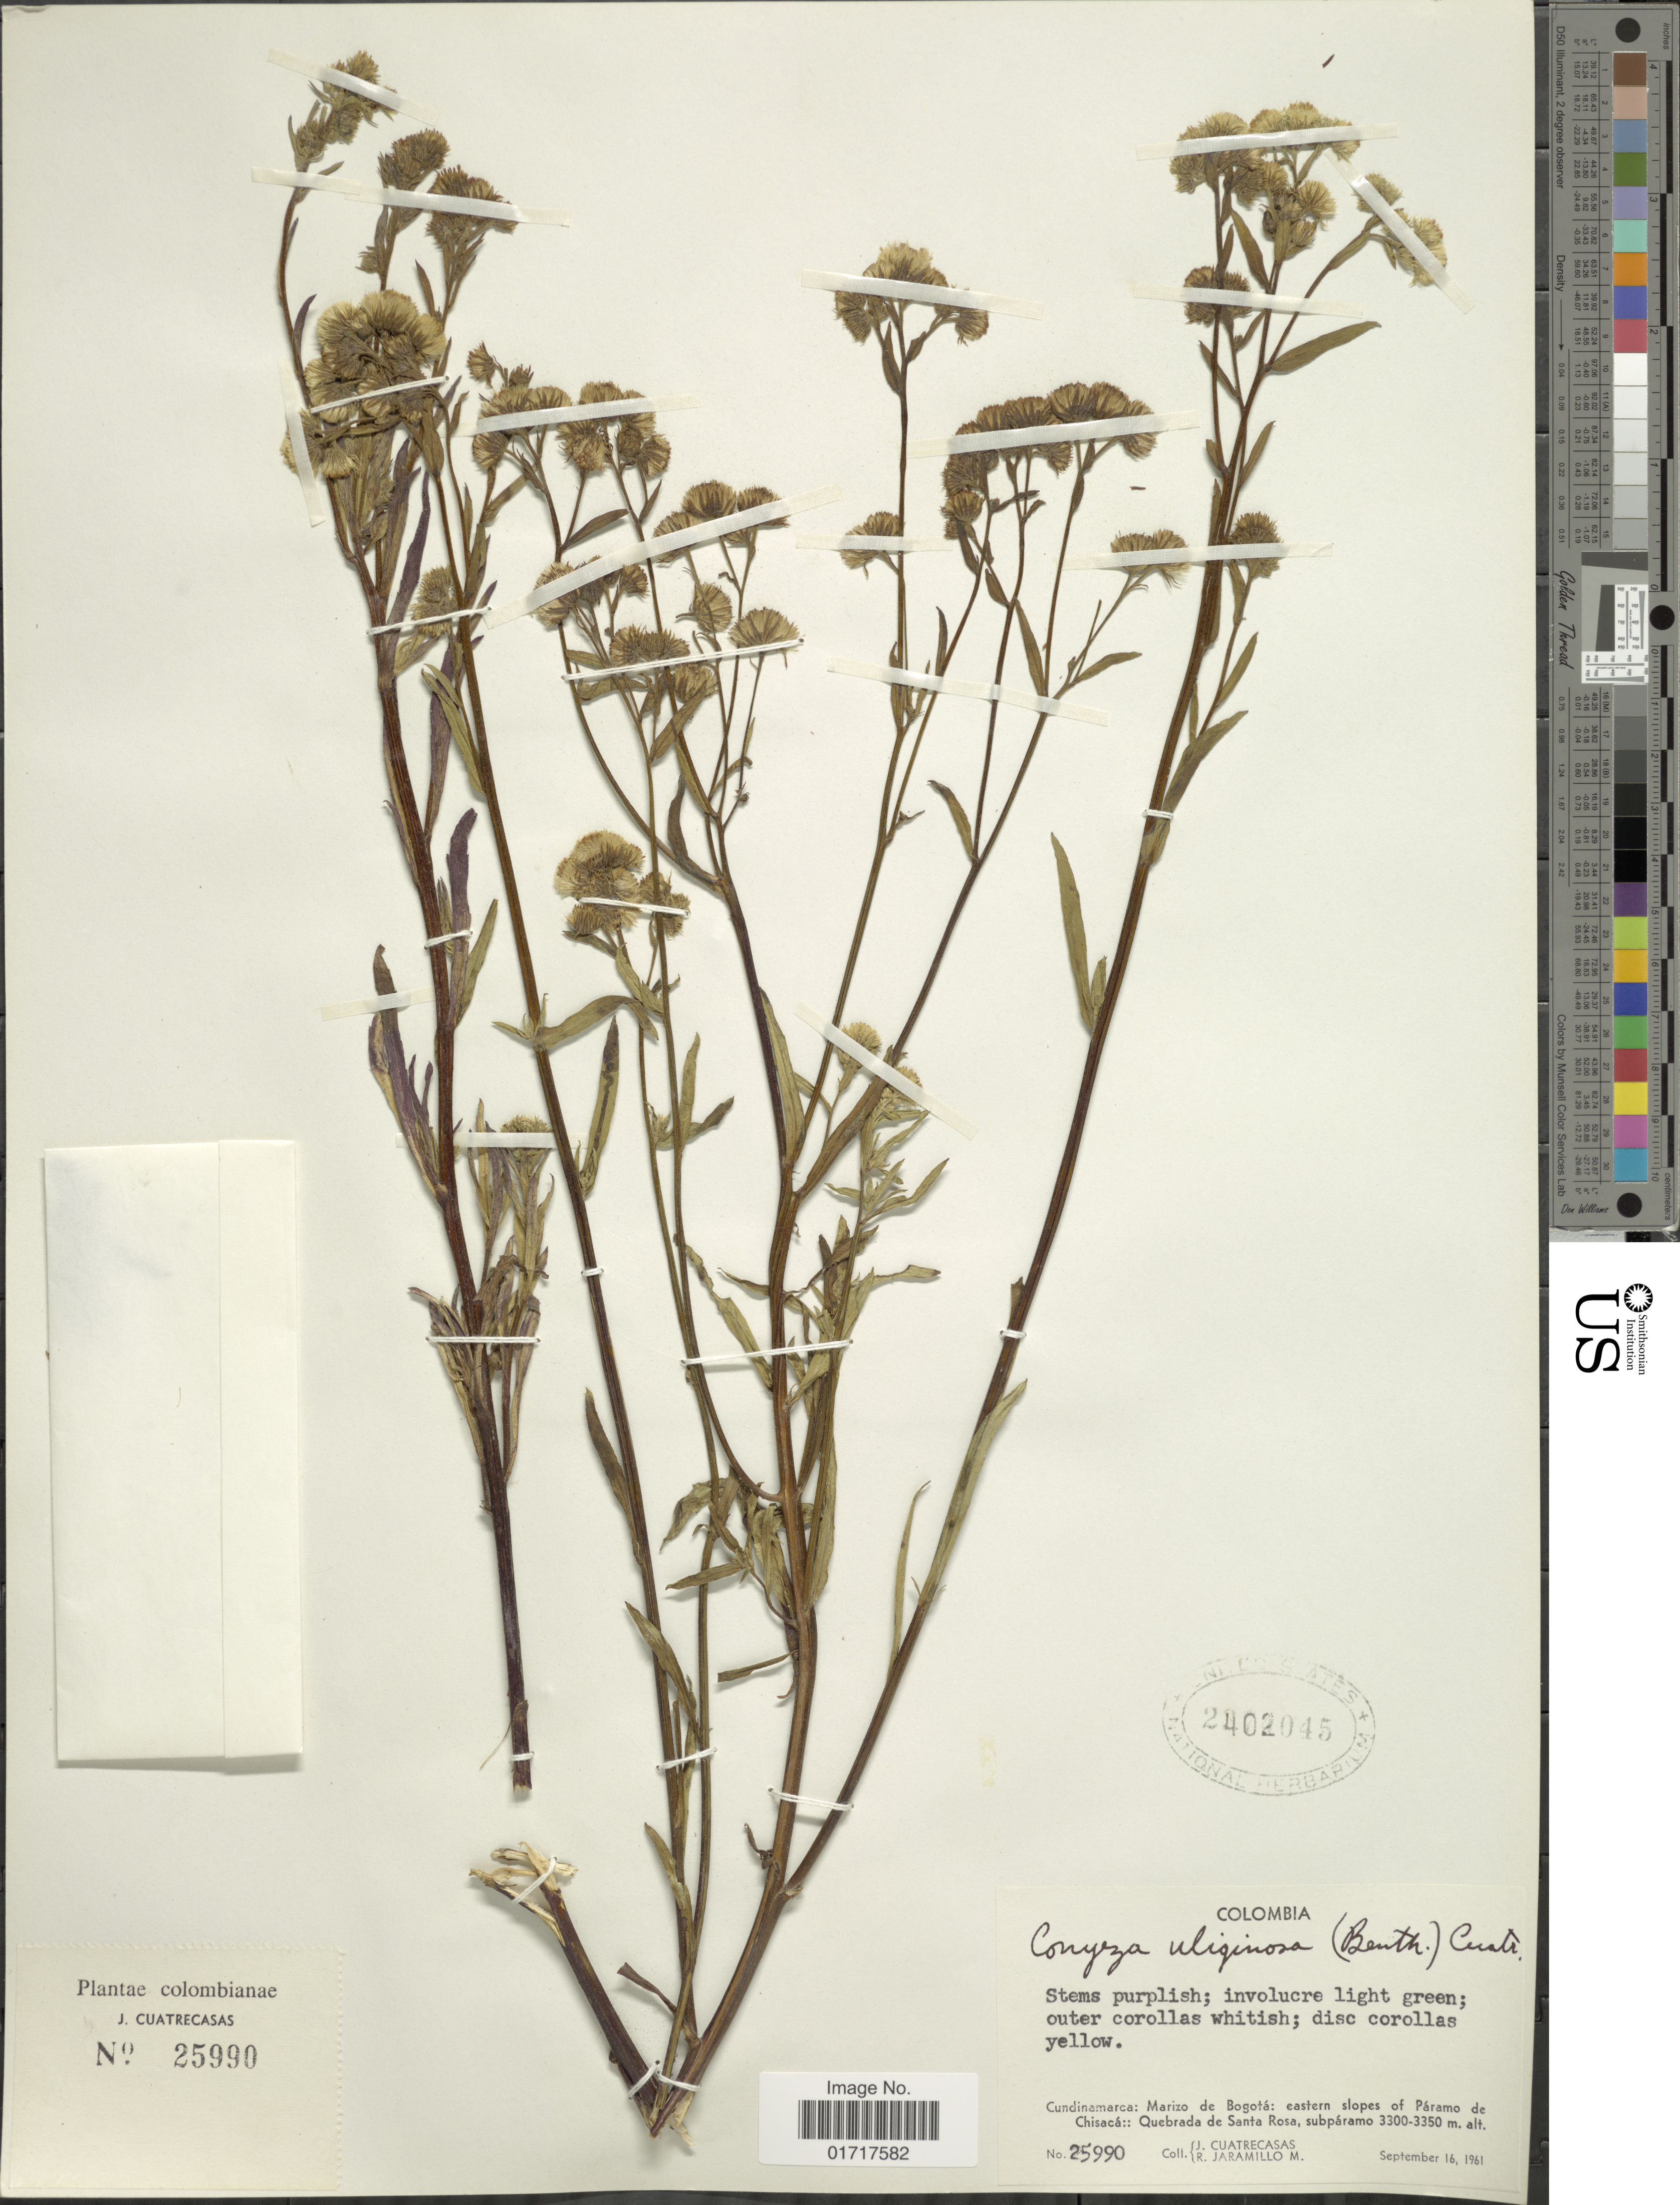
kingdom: Plantae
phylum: Tracheophyta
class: Magnoliopsida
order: Asterales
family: Asteraceae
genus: Conyza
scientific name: Conyza uliginosa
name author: (Benth.) Cuatrec.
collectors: J. Cuatrecasas & L. Willard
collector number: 25990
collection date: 1961-09-16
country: Colombia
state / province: Cundinamarca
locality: Cundinamarca: Marizo de Bogota: eastern slopes of Paramo de Chisaca: Quebrada de Santa Rosa, subparamo.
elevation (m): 3300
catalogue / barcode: US 2402045